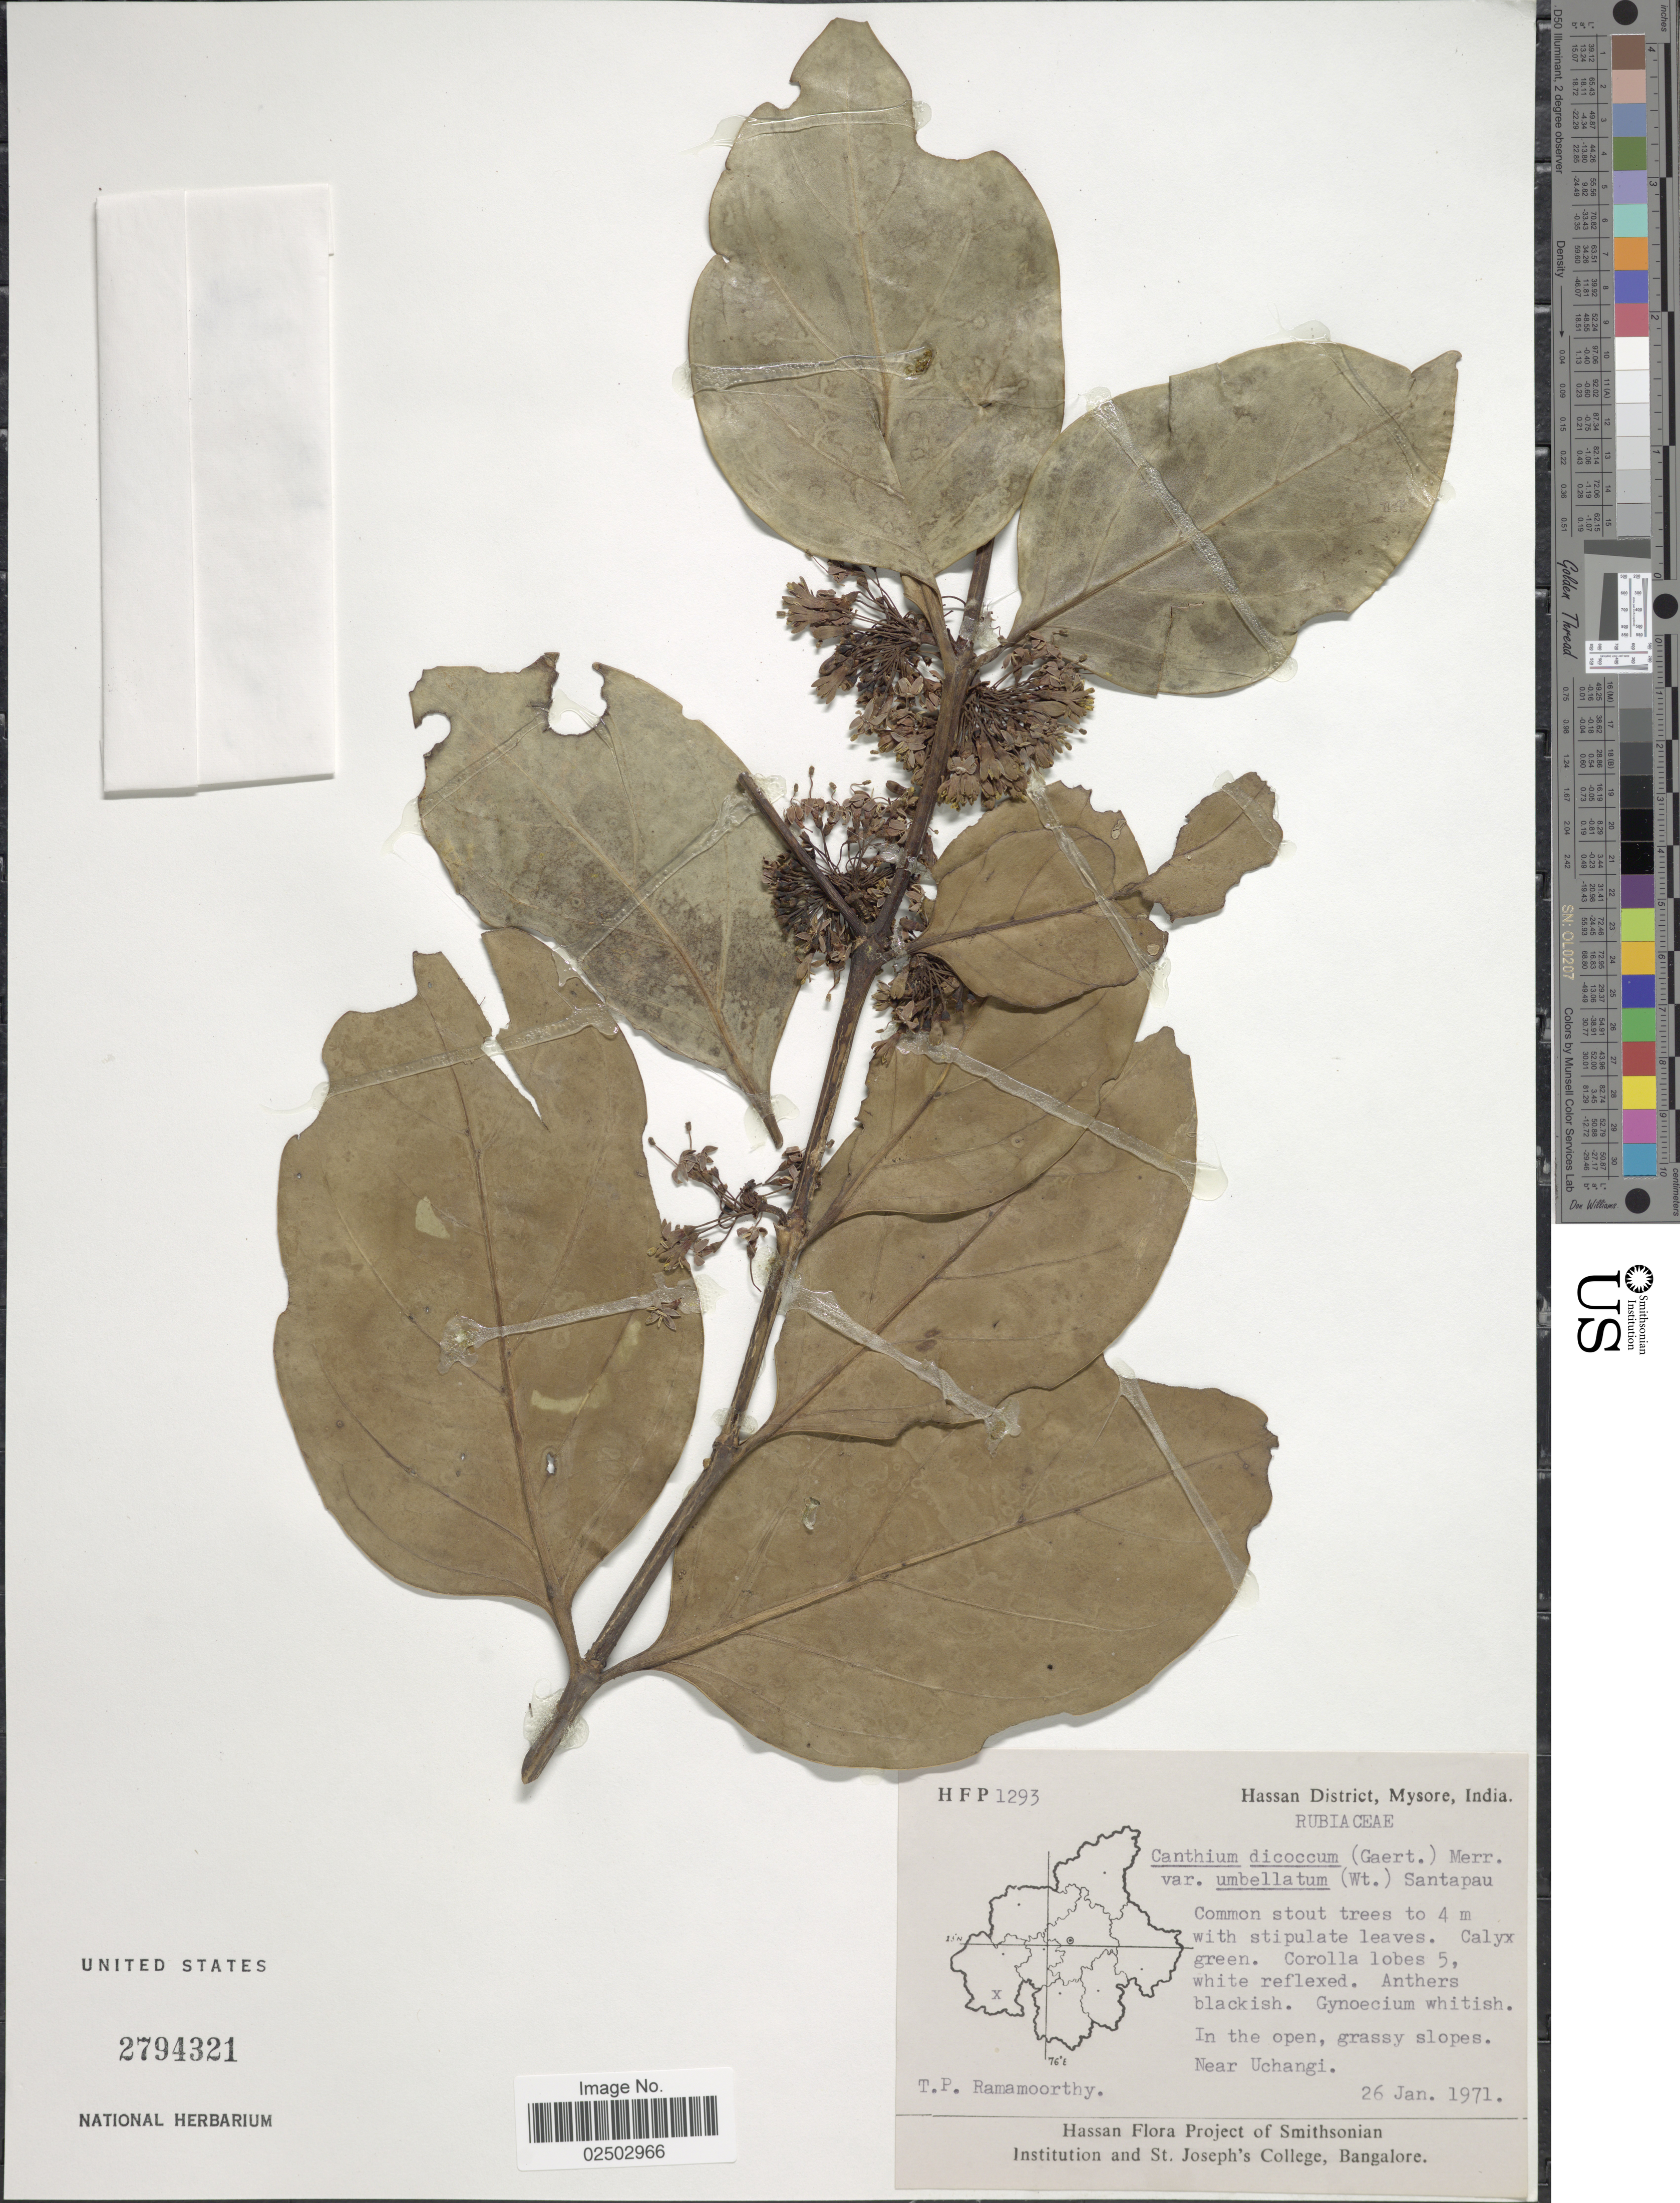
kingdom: Plantae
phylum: Tracheophyta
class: Magnoliopsida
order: Gentianales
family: Rubiaceae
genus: Canthium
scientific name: Canthium dicoccum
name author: (Gaertn.) Merr.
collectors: T. P. Ramamoorthy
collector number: HFP1293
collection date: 1971-01-26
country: India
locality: Hassan District, Mysore, in the open grassy slopes, near Uchangi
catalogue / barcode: US 2794321